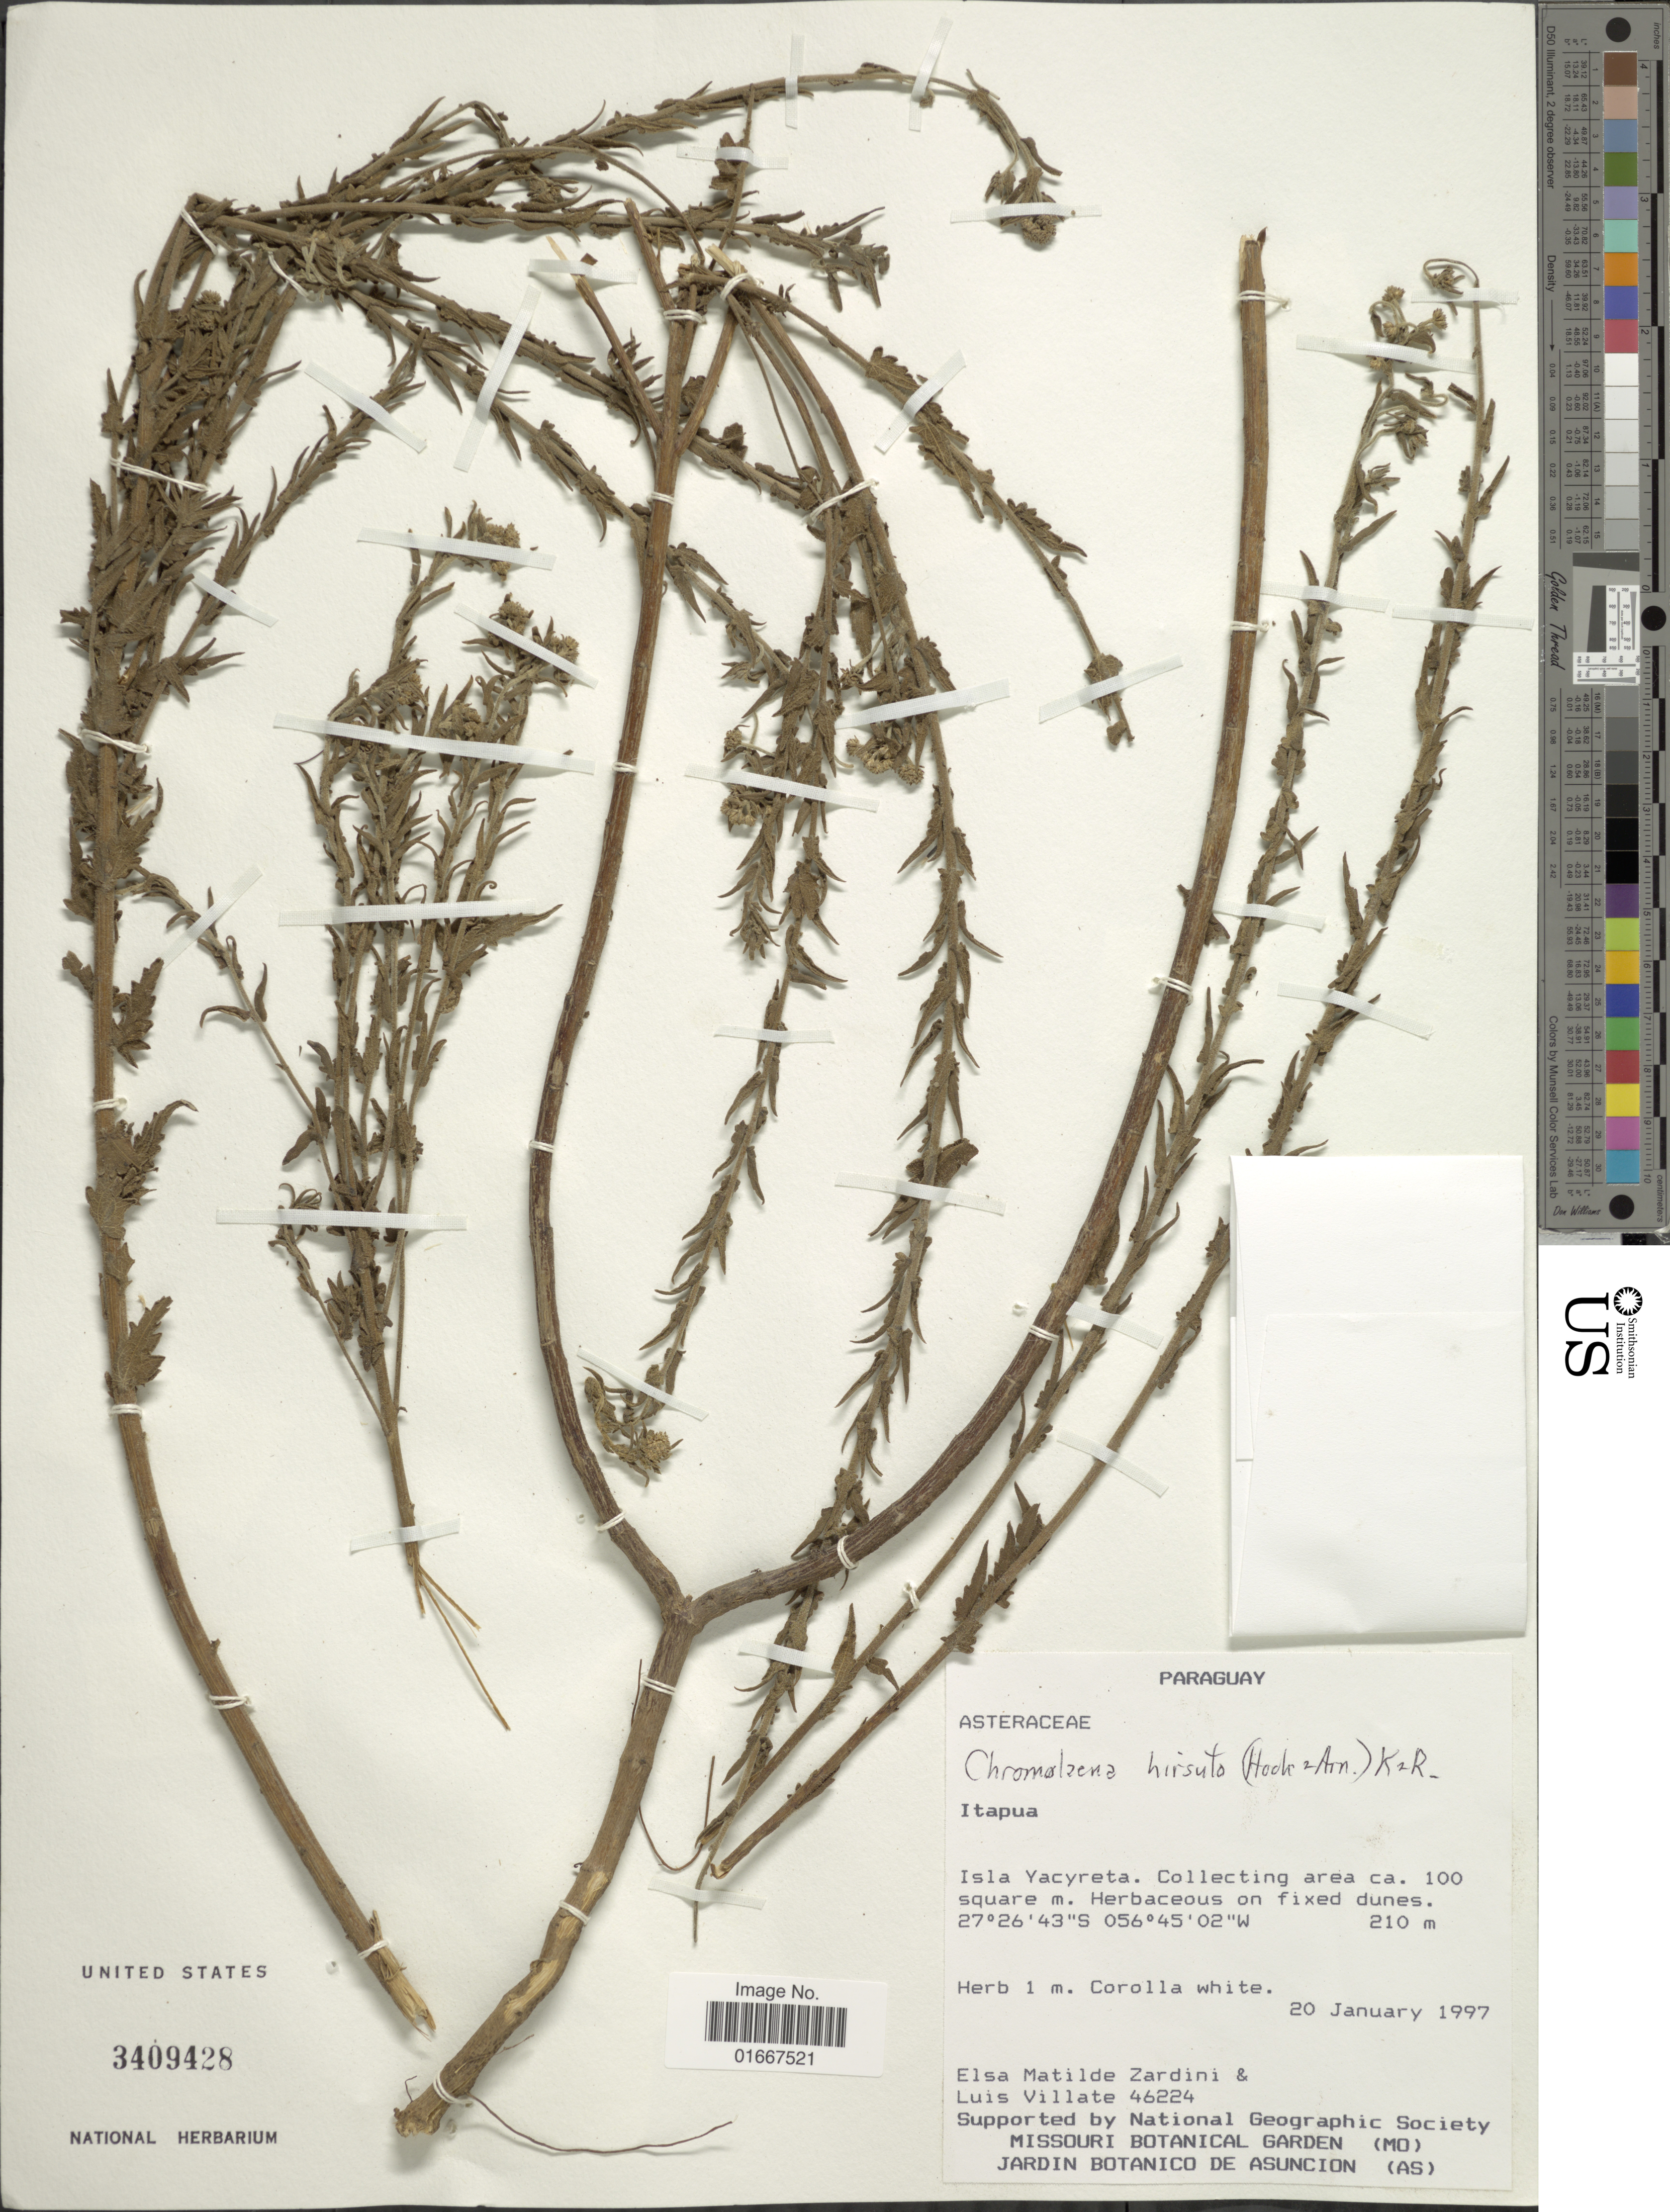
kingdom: Plantae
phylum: Tracheophyta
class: Magnoliopsida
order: Asterales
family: Asteraceae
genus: Chromolaena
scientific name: Chromolaena hirsuta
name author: (Hook. & Arn.) R.M. King & H. Rob.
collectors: E. M. Zardini & L. Villate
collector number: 46224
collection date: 1997-01-20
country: Paraguay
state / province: Itapua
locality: Isla Yacyreta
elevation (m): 210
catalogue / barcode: US 3409428